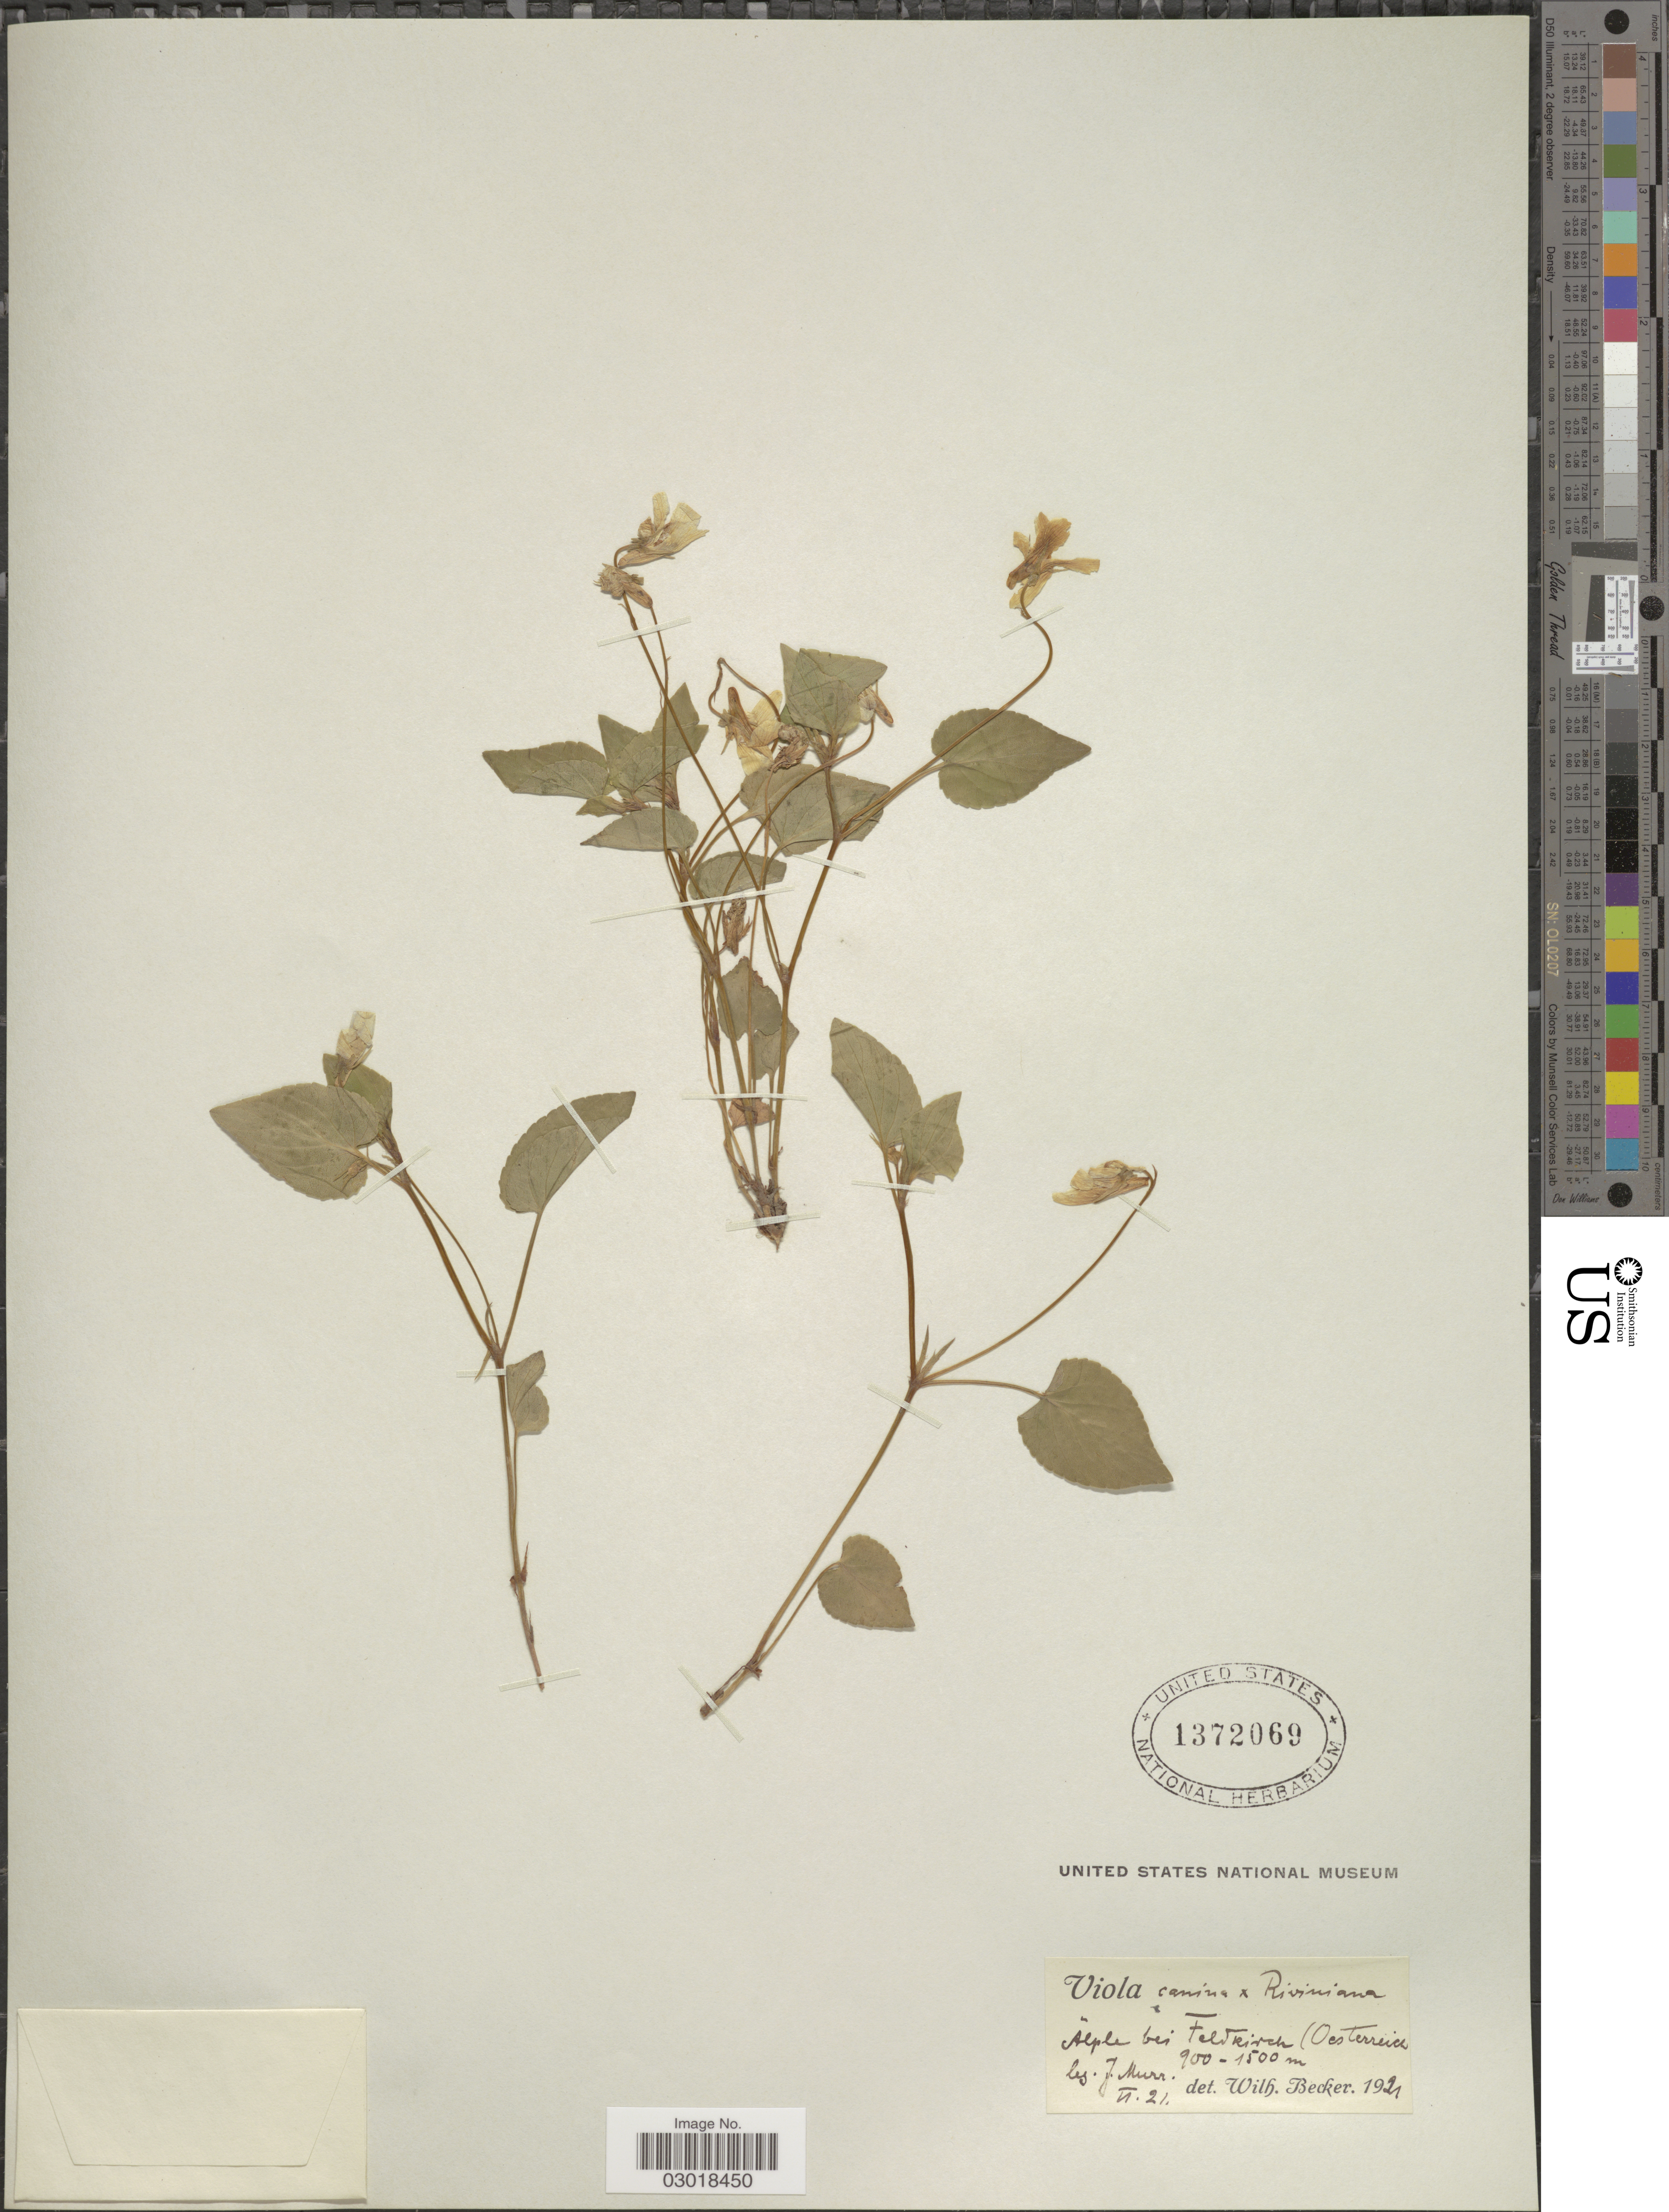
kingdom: Plantae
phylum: Tracheophyta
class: Magnoliopsida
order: Malpighiales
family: Violaceae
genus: Viola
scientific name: Viola canina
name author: L.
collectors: J. Murr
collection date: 1921-06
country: Austria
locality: Älpe bei Feldrirch (Oesterreich).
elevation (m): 900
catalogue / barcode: US 1372069